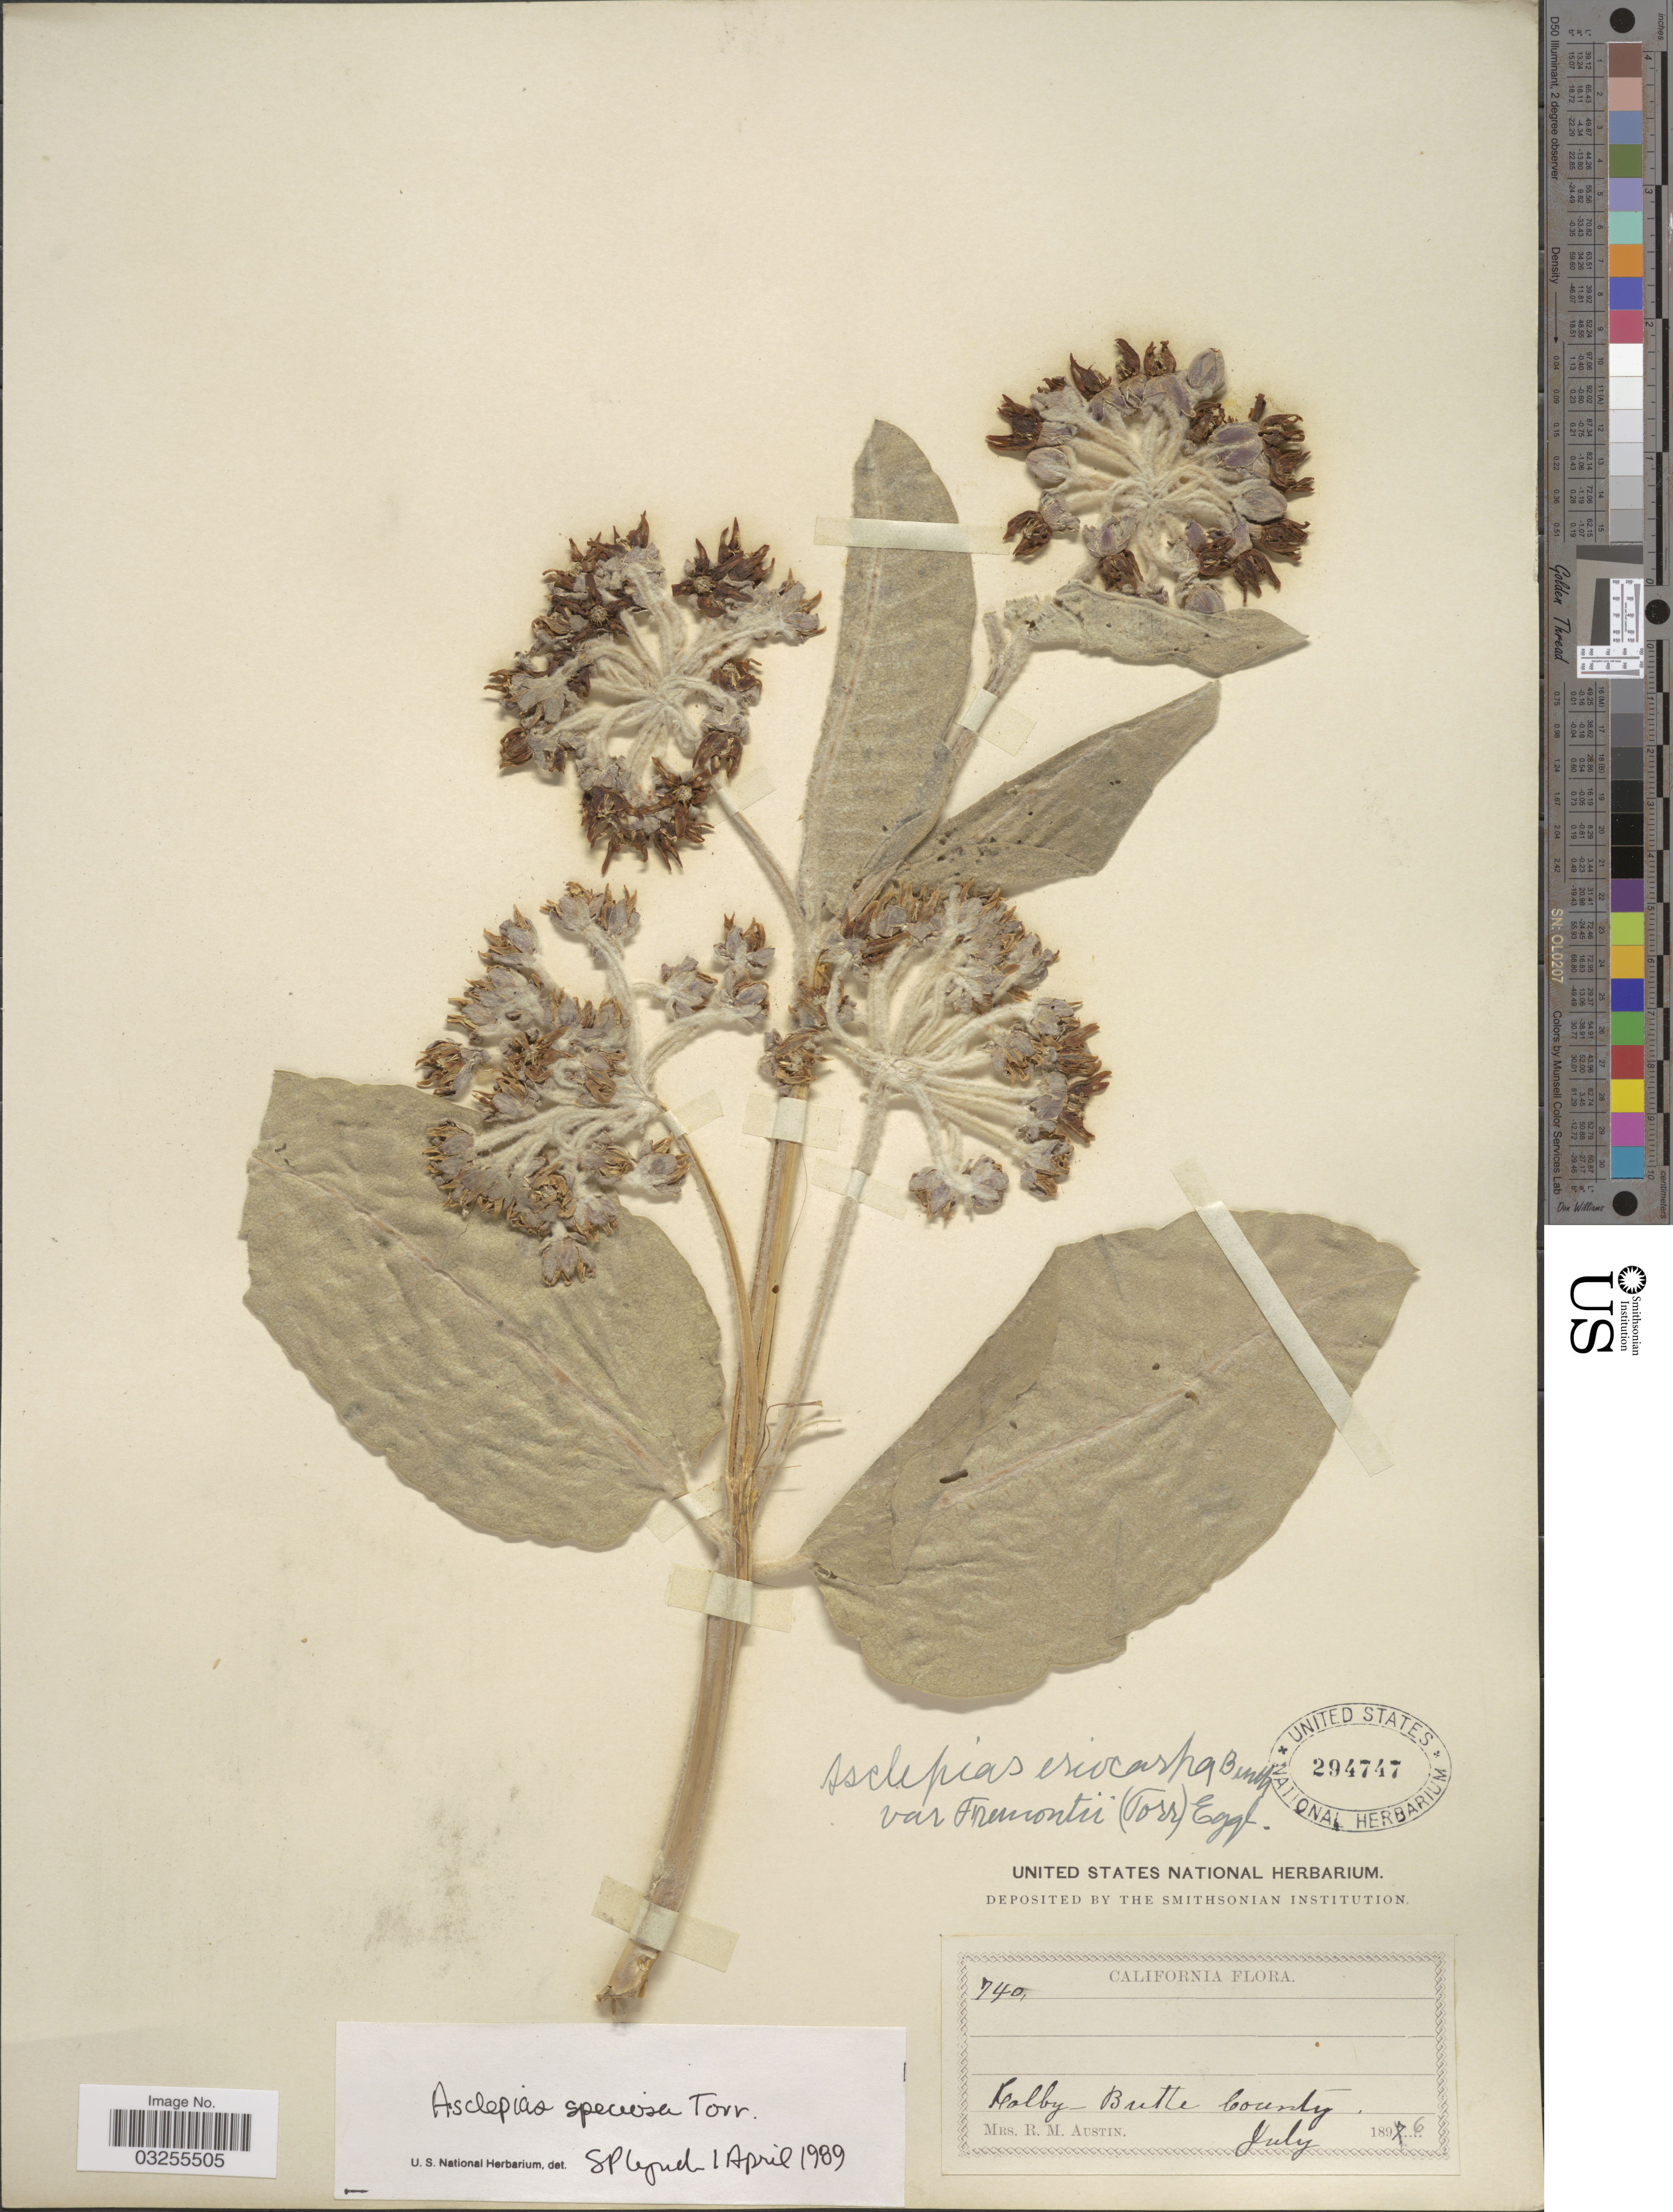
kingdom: Plantae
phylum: Tracheophyta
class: Magnoliopsida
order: Gentianales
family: Apocynaceae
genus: Asclepias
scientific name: Asclepias speciosa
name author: Torr.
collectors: R. Austin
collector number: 740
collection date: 1876-07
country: United States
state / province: California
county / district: Butte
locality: Colby-Butte County.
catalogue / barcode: US 294747